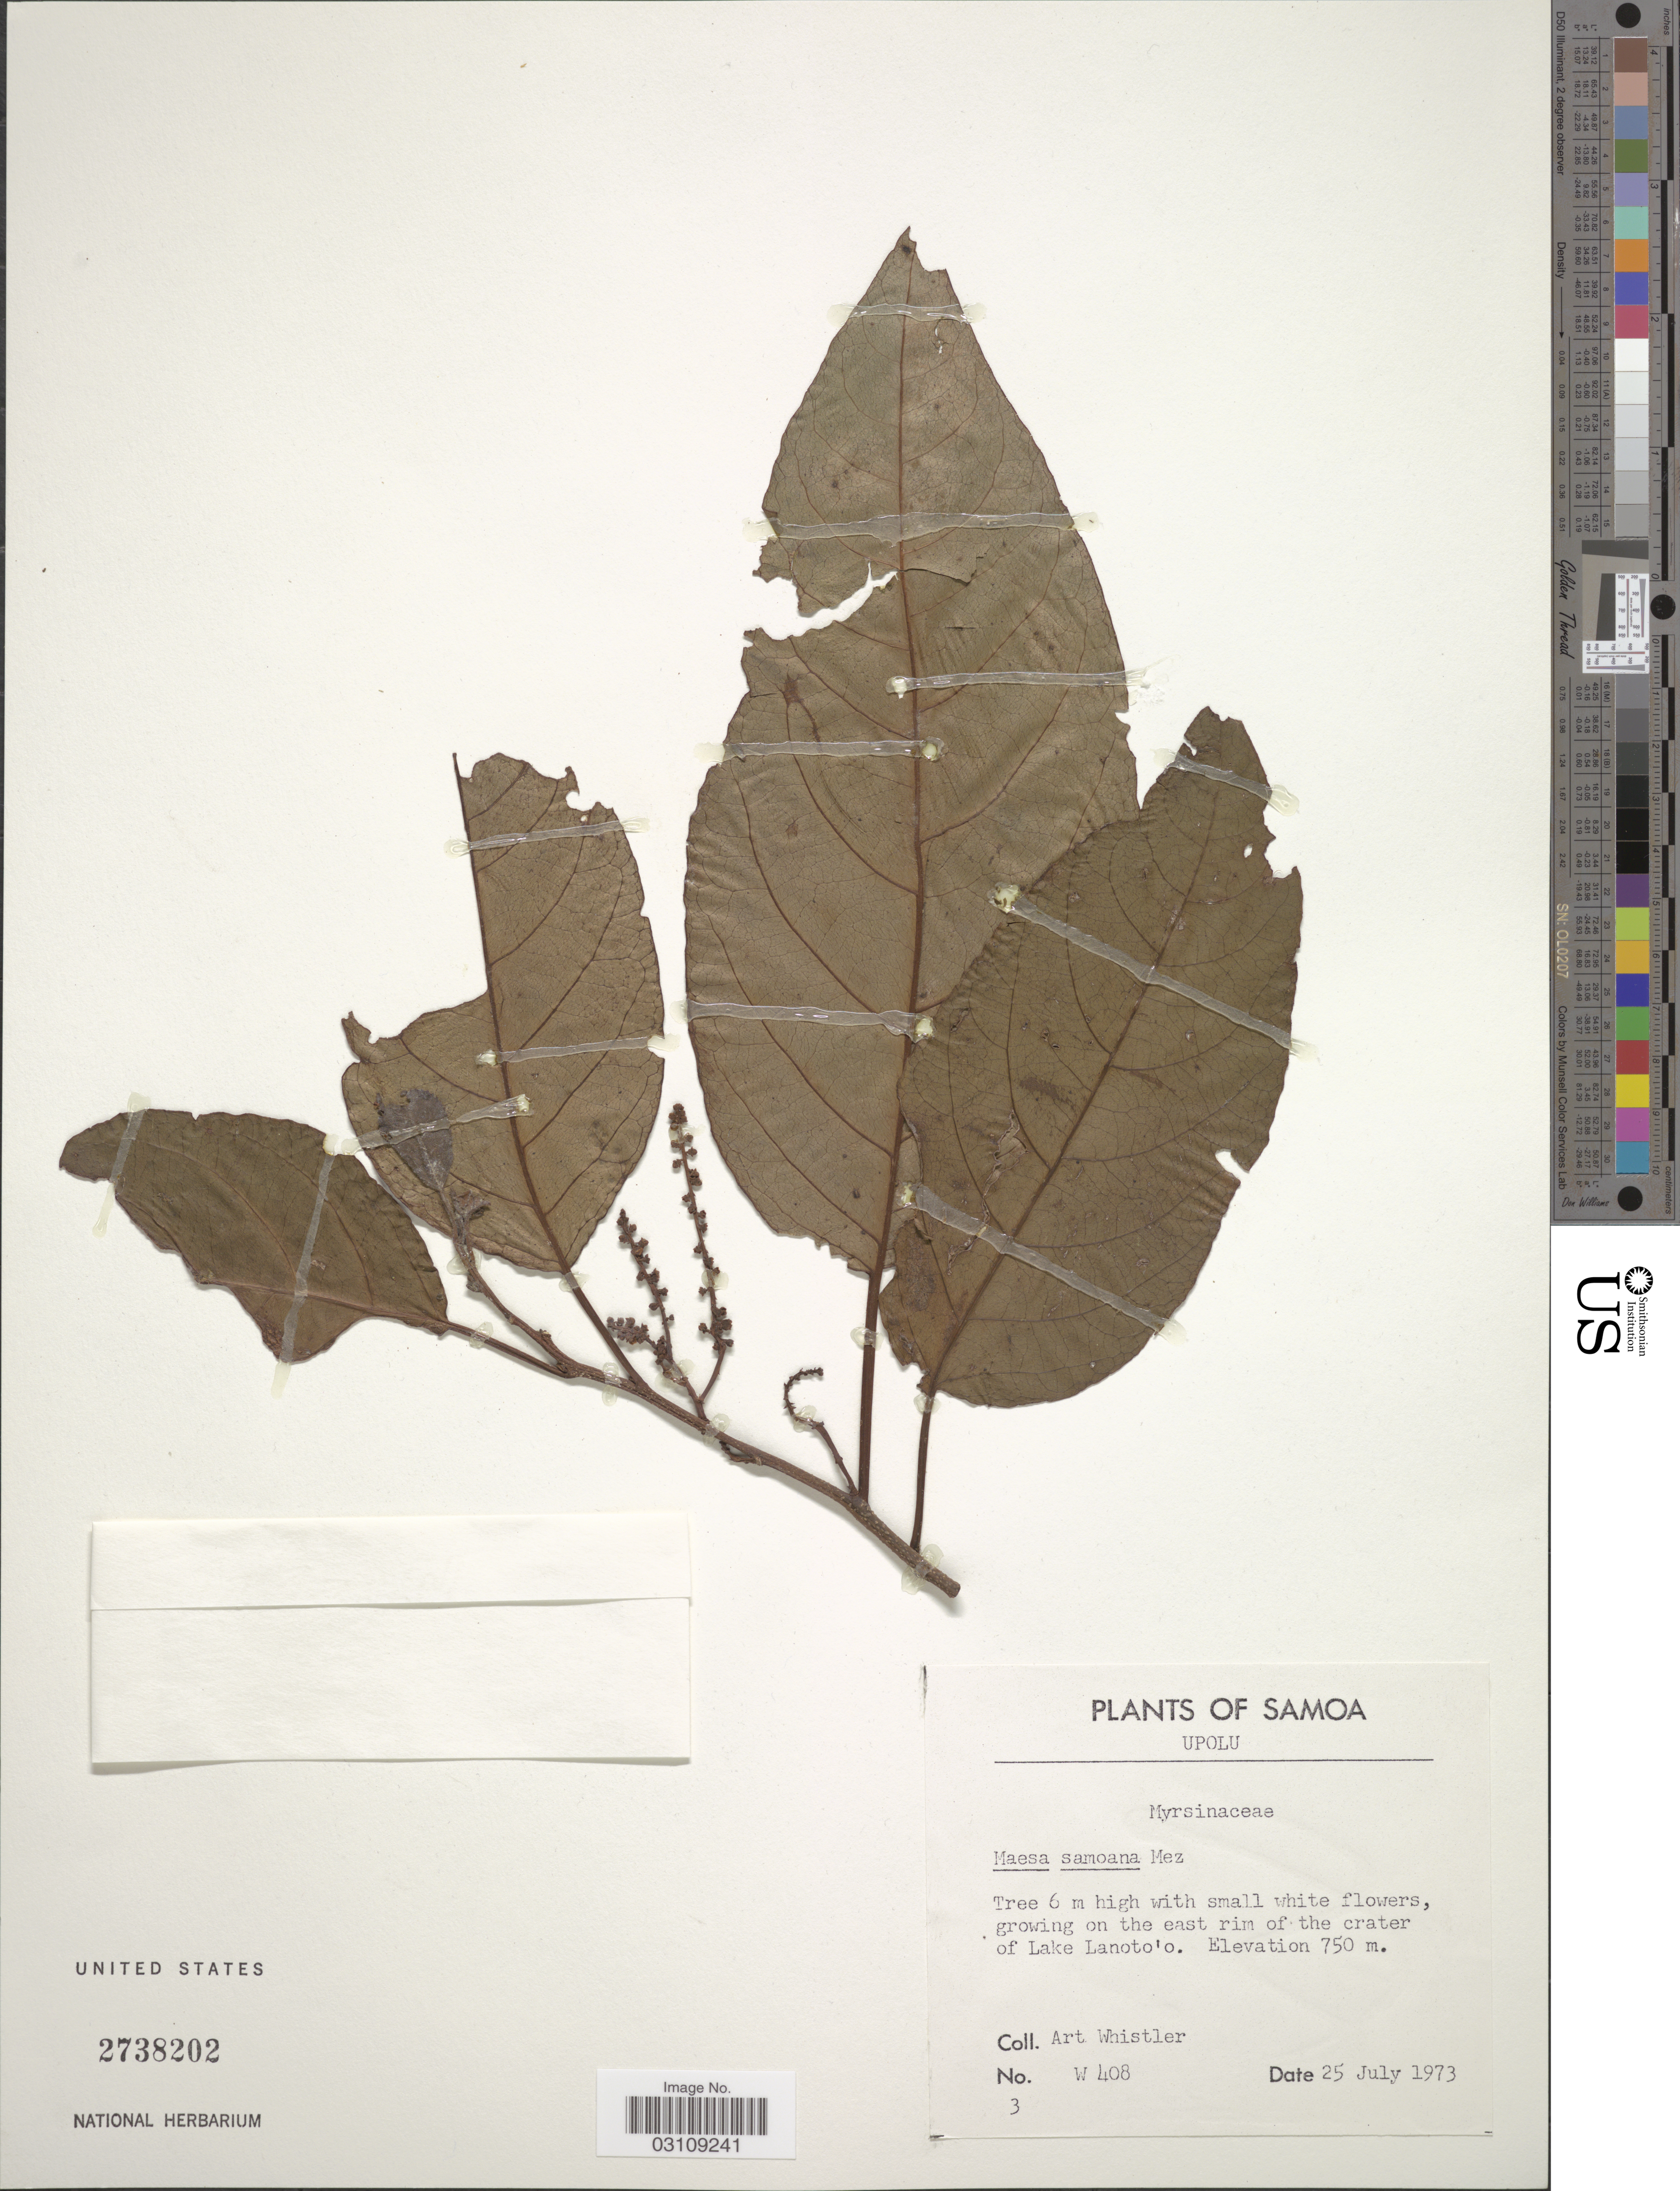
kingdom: Plantae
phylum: Tracheophyta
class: Magnoliopsida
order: Ericales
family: Primulaceae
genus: Maesa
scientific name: Maesa samoana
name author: Mez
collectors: A. Whistler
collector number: W408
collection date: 1973-07-25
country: Samoa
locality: Upolu. Growing on the east rim of the crater of Lake Lanoto'o.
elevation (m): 750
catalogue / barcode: US 2738202